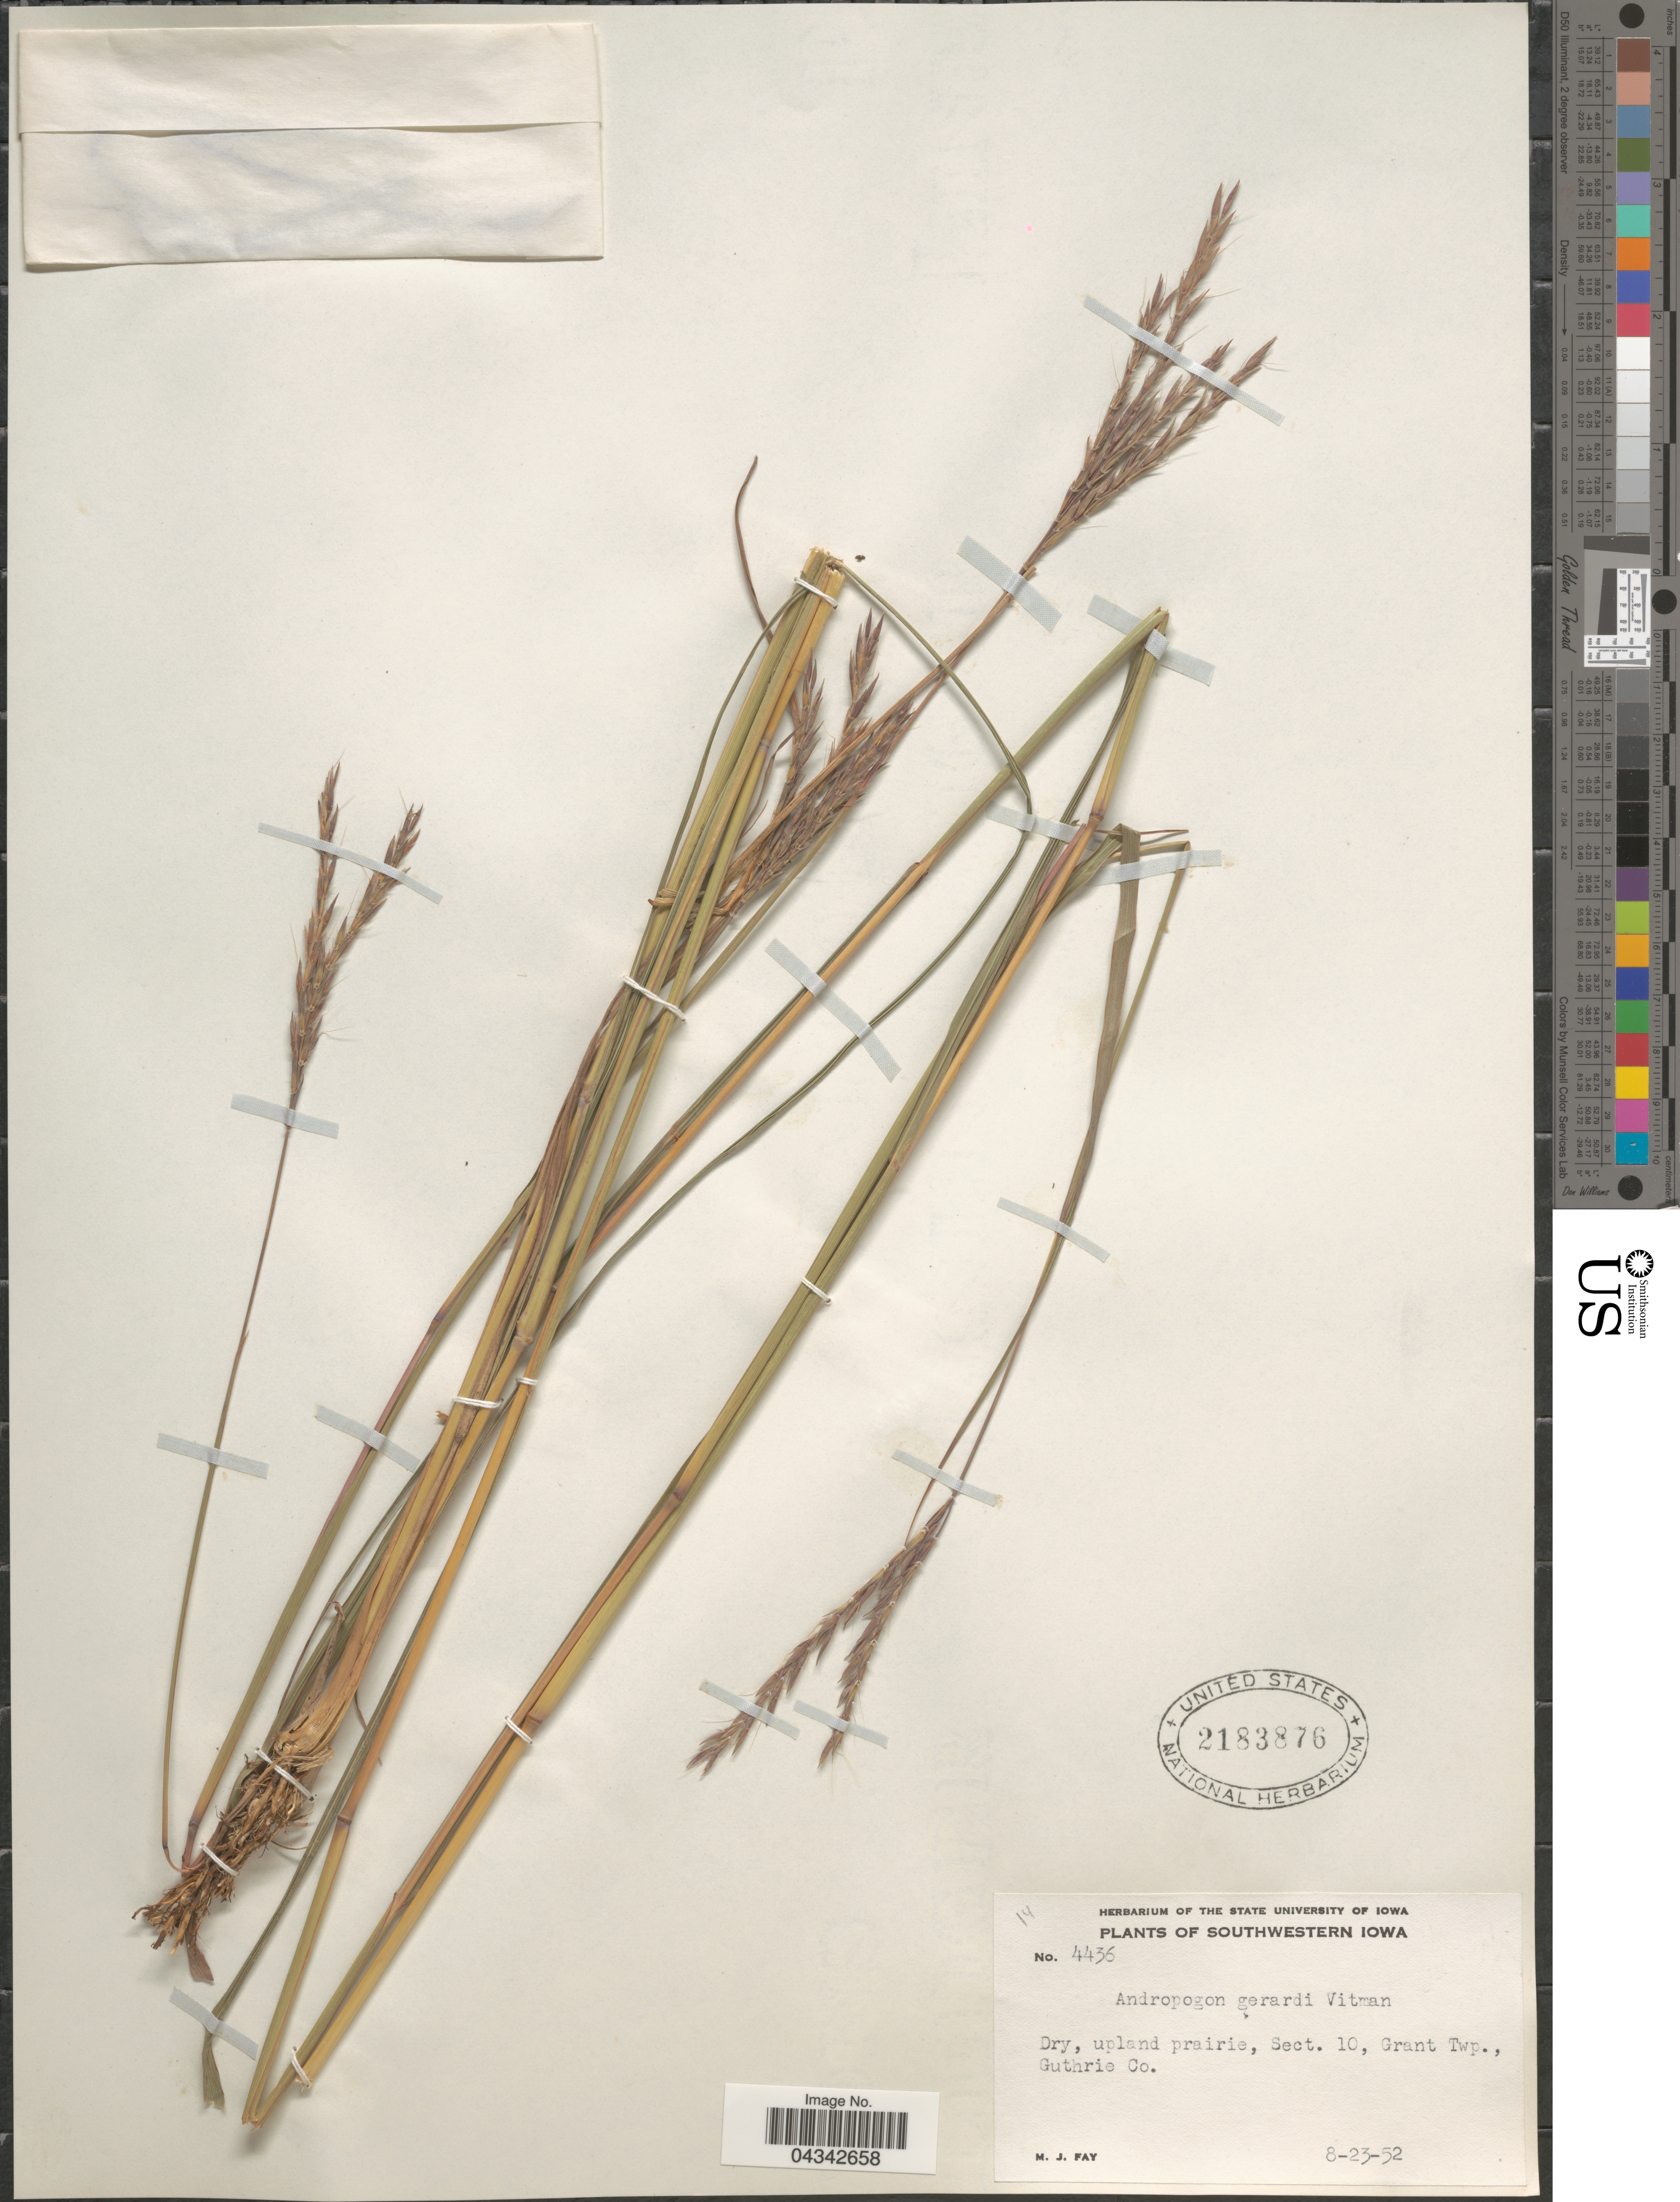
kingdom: Plantae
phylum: Tracheophyta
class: Liliopsida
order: Poales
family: Poaceae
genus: Andropogon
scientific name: Andropogon gerardii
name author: Vitman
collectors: M. Fay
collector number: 4436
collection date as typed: Transcribed d/m/y: 23/8/52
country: United States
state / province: Iowa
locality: Southwestern Iowa. Sect. 10, Grant Twp., Guthrie Co.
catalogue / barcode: US 2183876